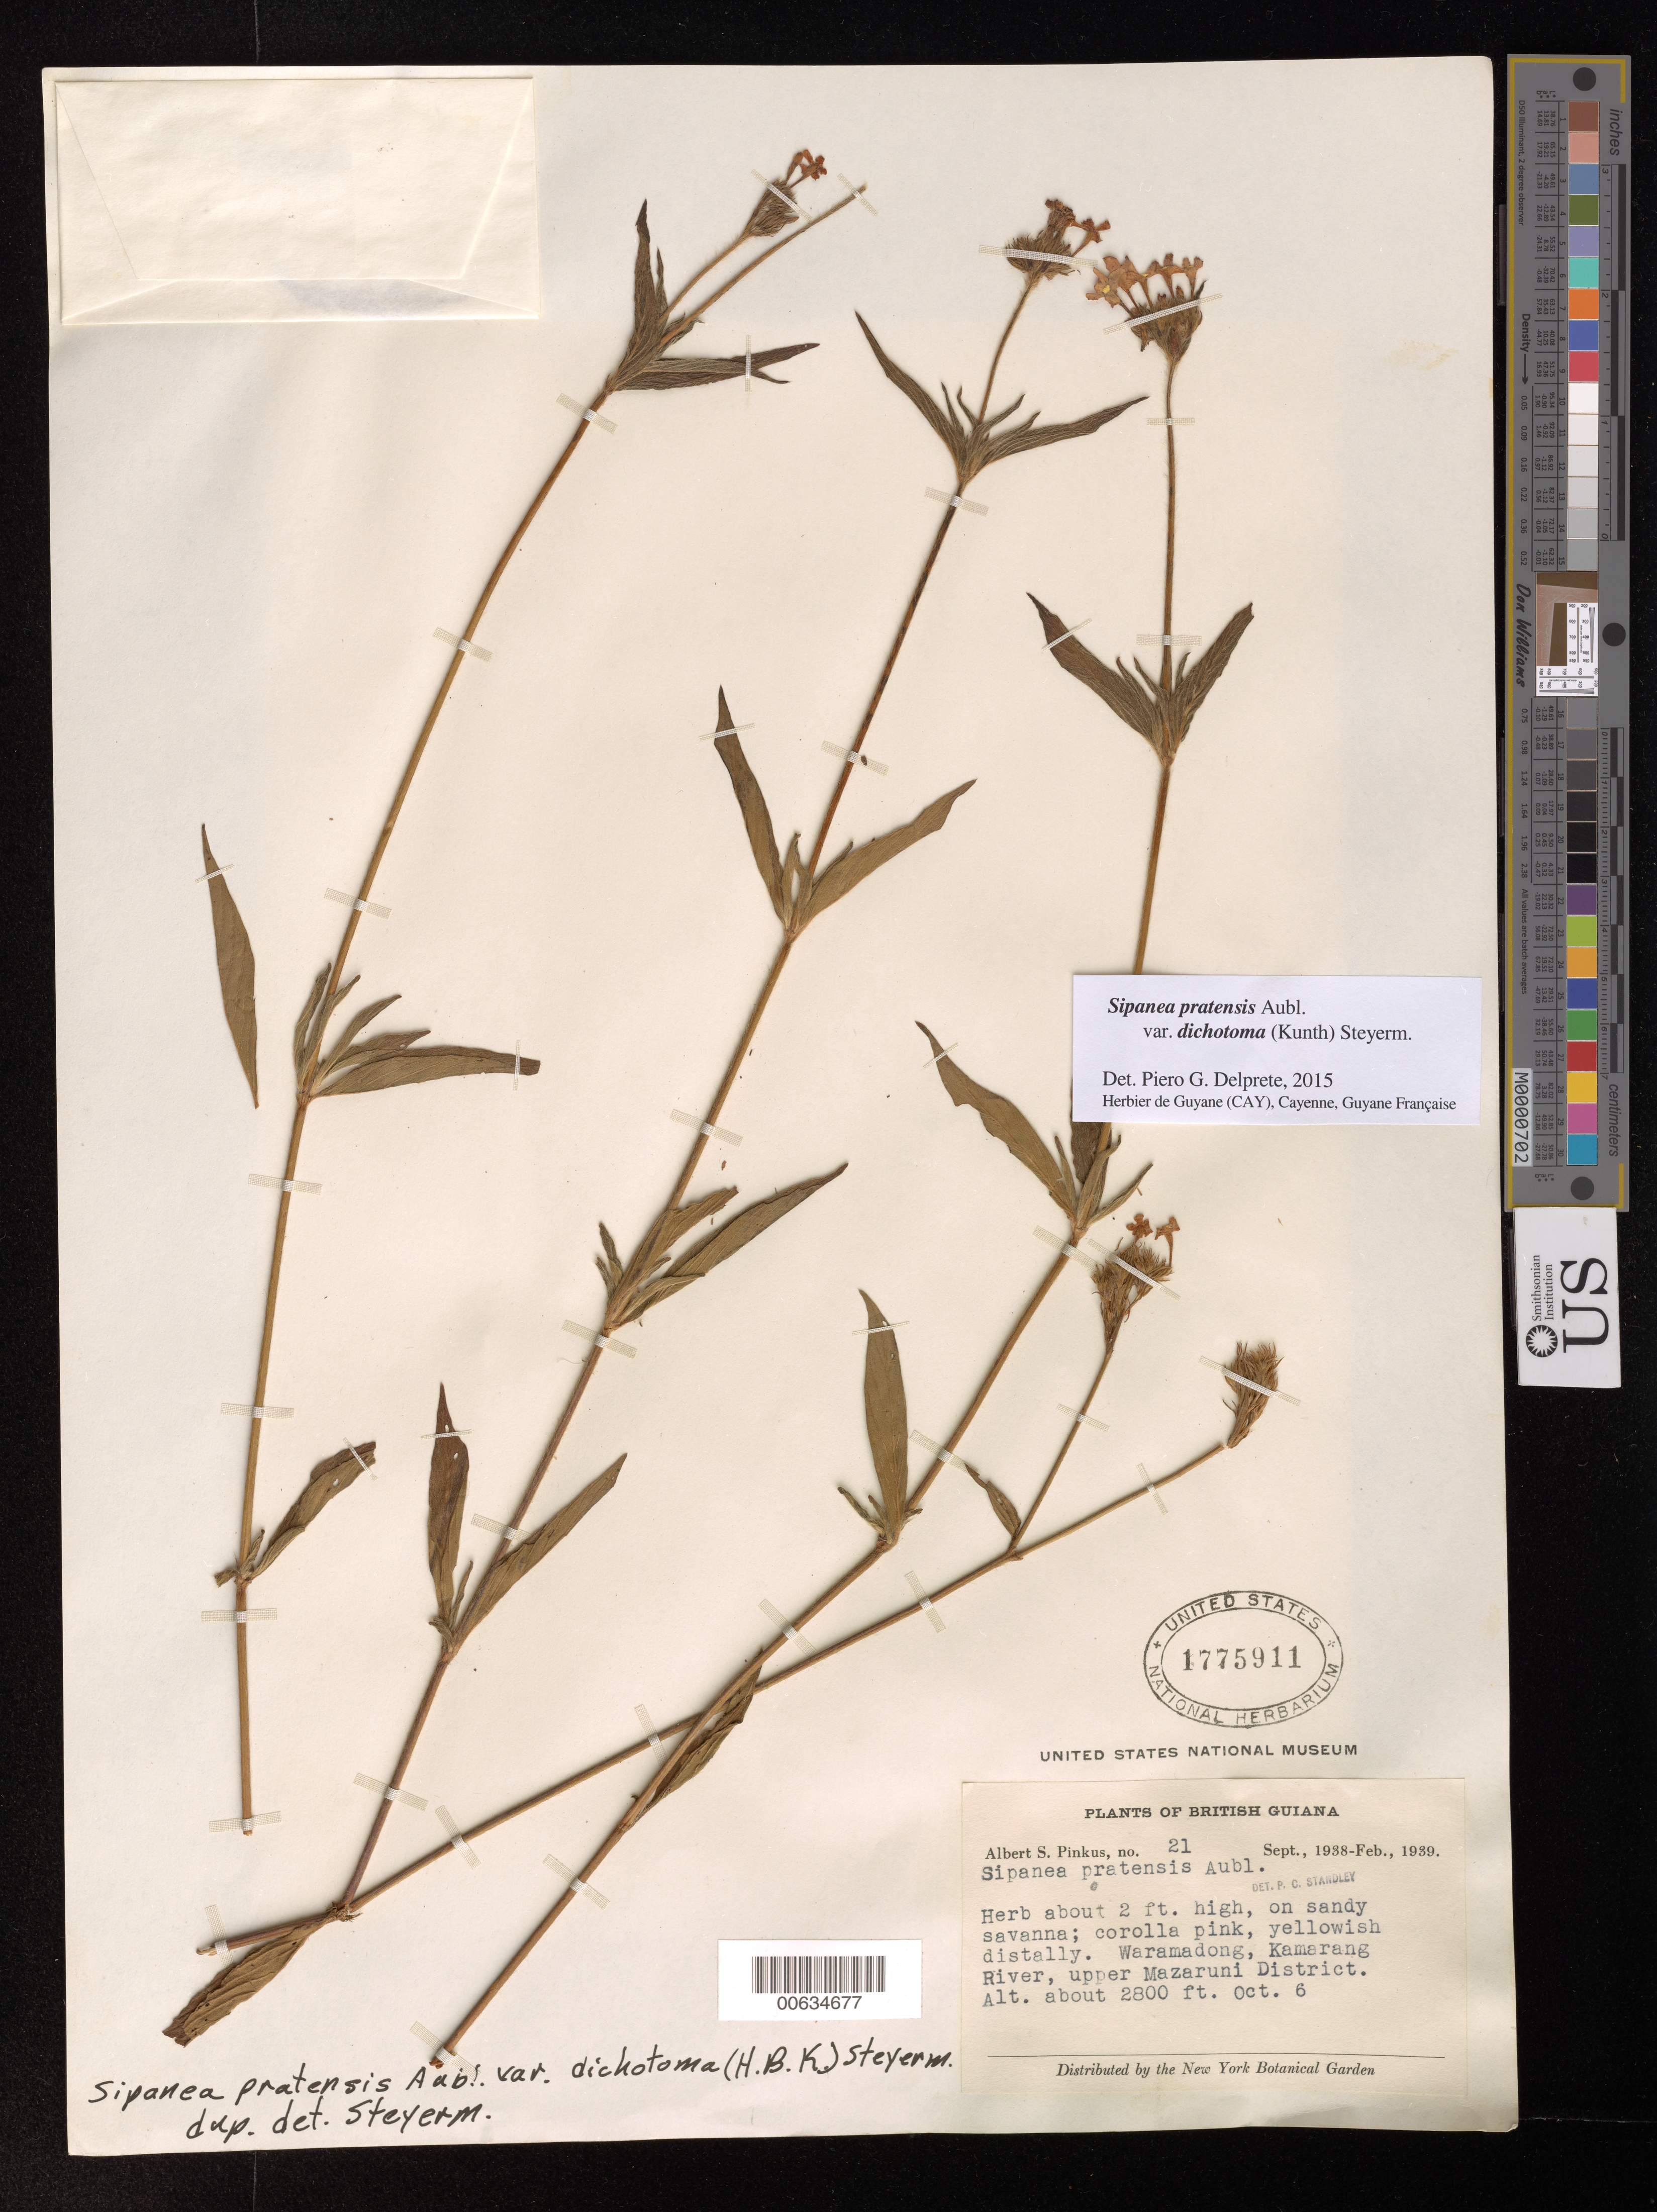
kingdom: Plantae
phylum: Tracheophyta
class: Magnoliopsida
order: Gentianales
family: Rubiaceae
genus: Sipanea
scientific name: Sipanea pratensis var. dichotoma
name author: (Kunth) Steyerm.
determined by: Steyermark, Julian A., (VEN)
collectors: A. Pinkus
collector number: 21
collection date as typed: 6-Oct-38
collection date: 1938-10-06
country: Guyana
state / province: Cuyuni-Mazaruni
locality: Waramadong, Kamarang R., upper Mazaruni District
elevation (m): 256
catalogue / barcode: US 1775911